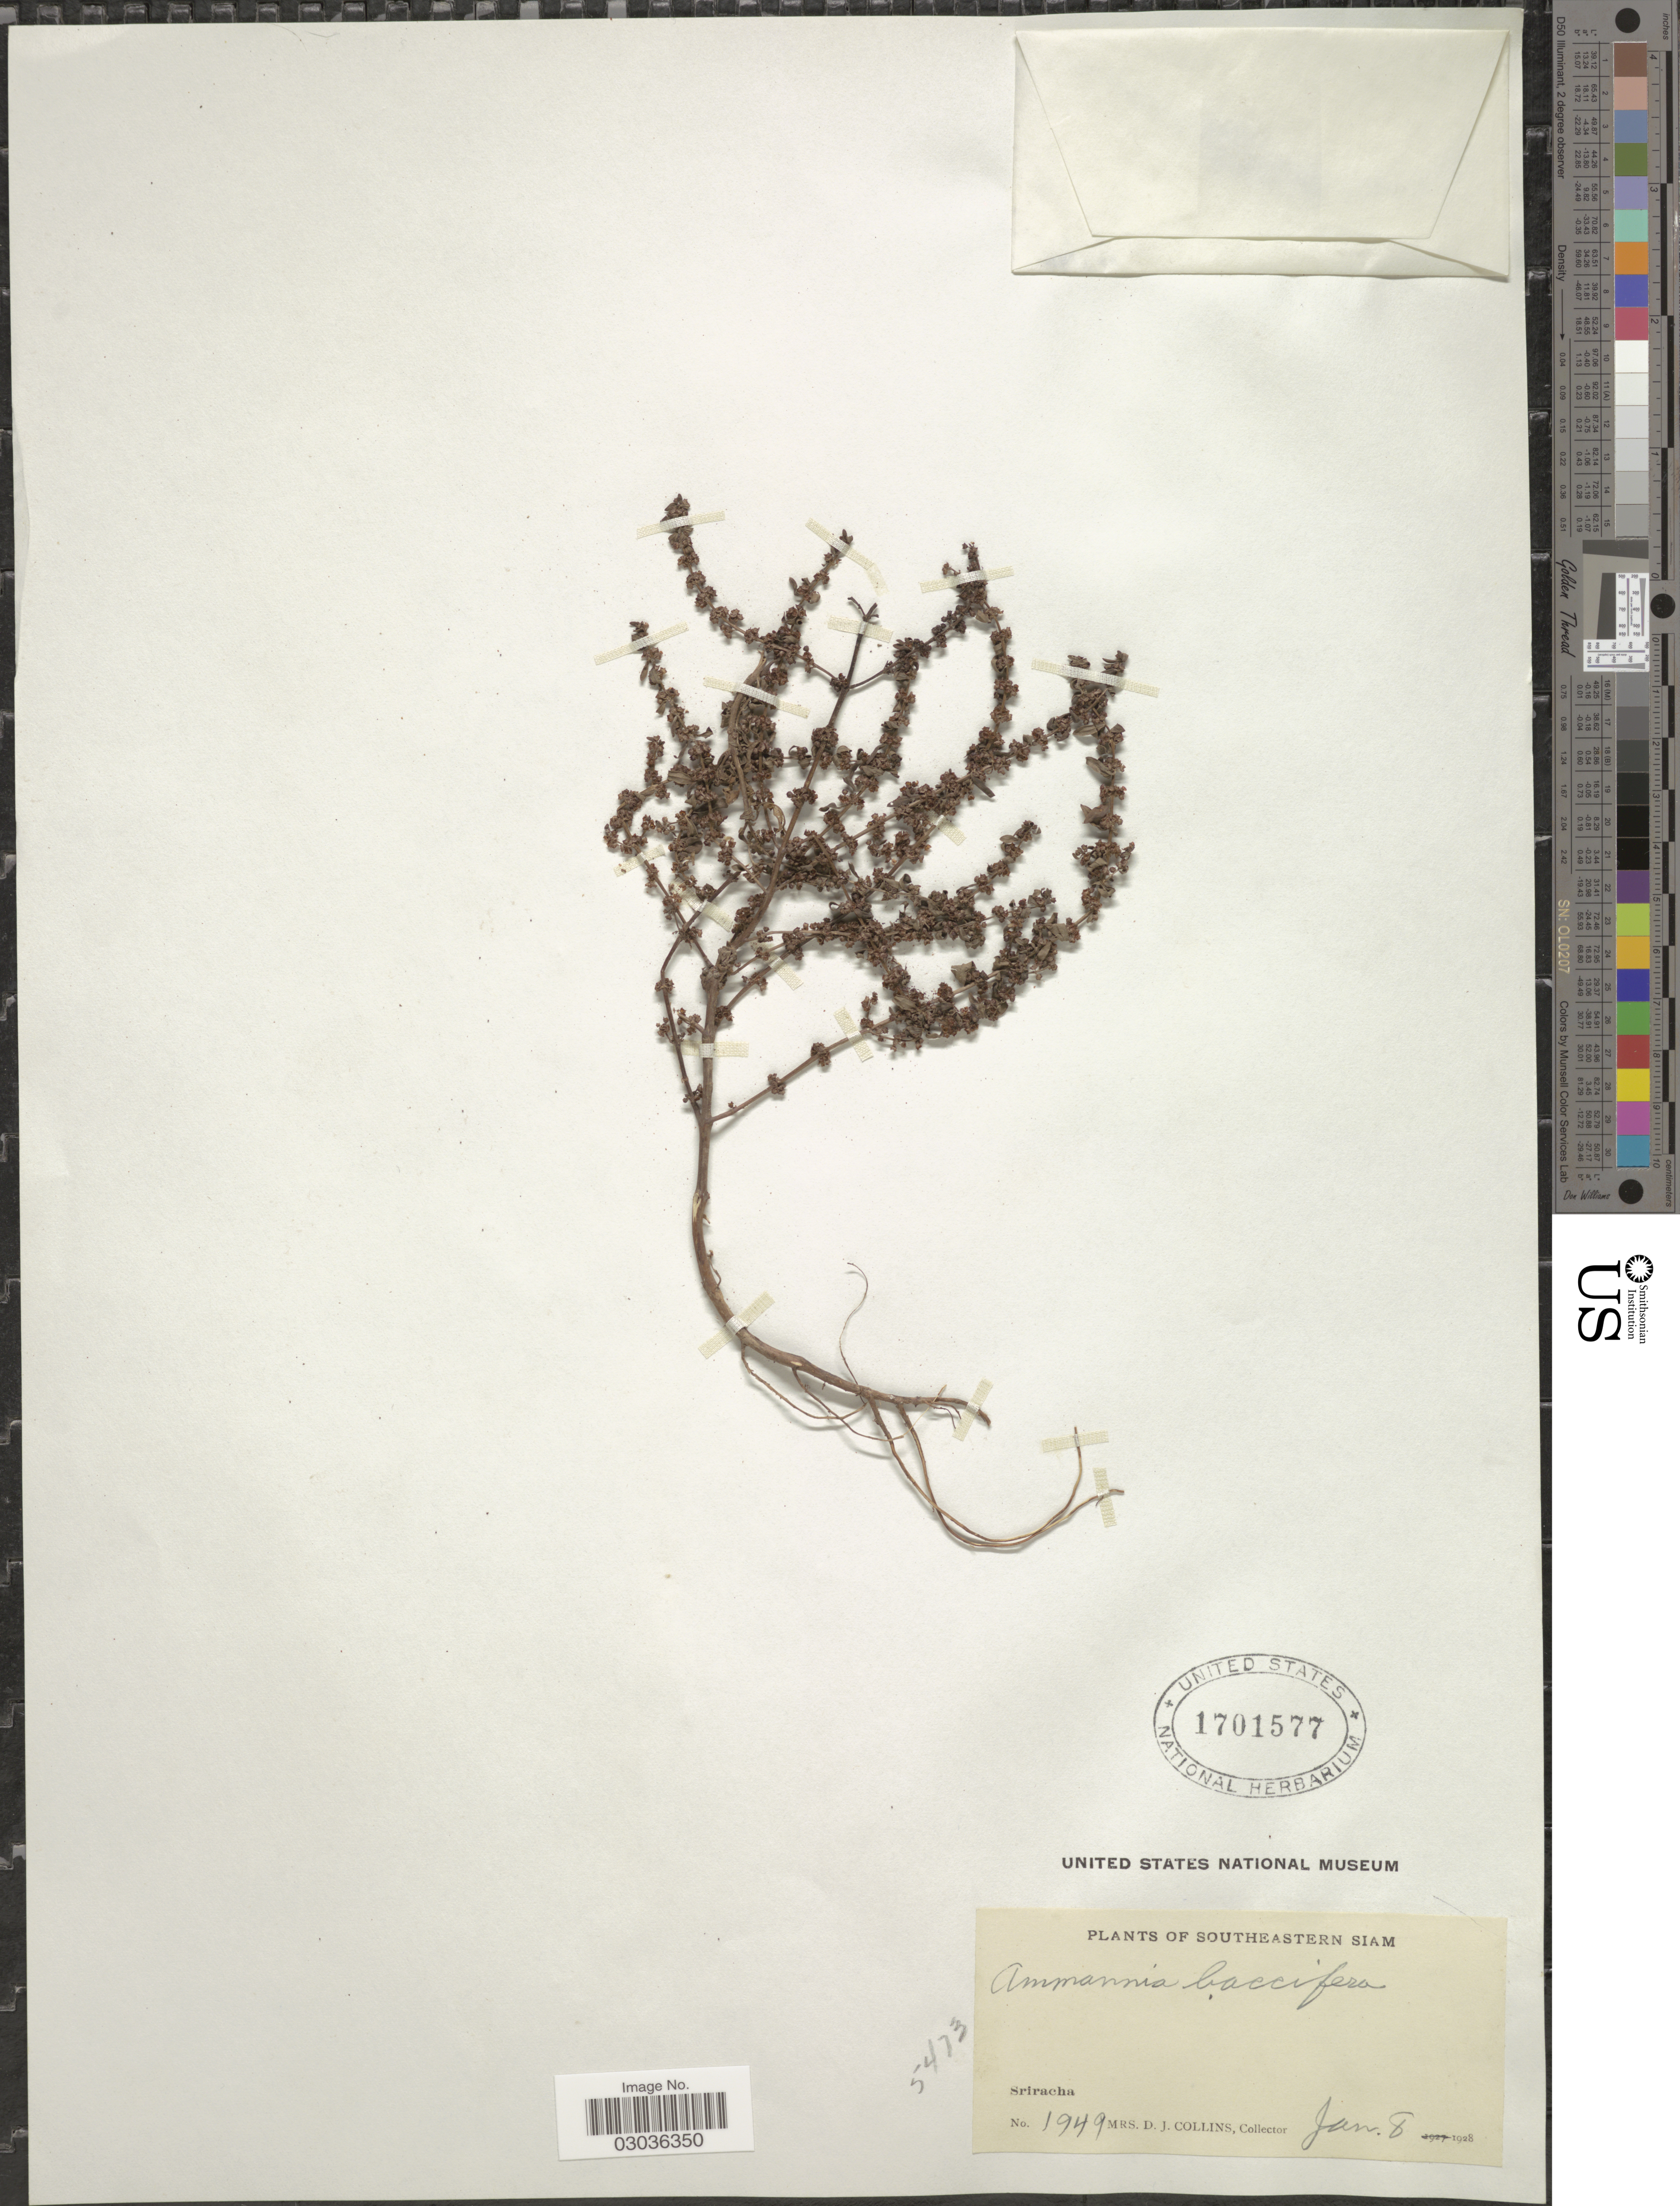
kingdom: Plantae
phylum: Tracheophyta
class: Magnoliopsida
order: Myrtales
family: Lythraceae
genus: Ammannia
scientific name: Ammannia baccifera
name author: L.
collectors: Mrs. D. J. Collins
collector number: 1949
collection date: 1928-01-08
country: Thailand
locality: Southeastern Siam. Sriracha.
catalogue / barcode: US 1701577